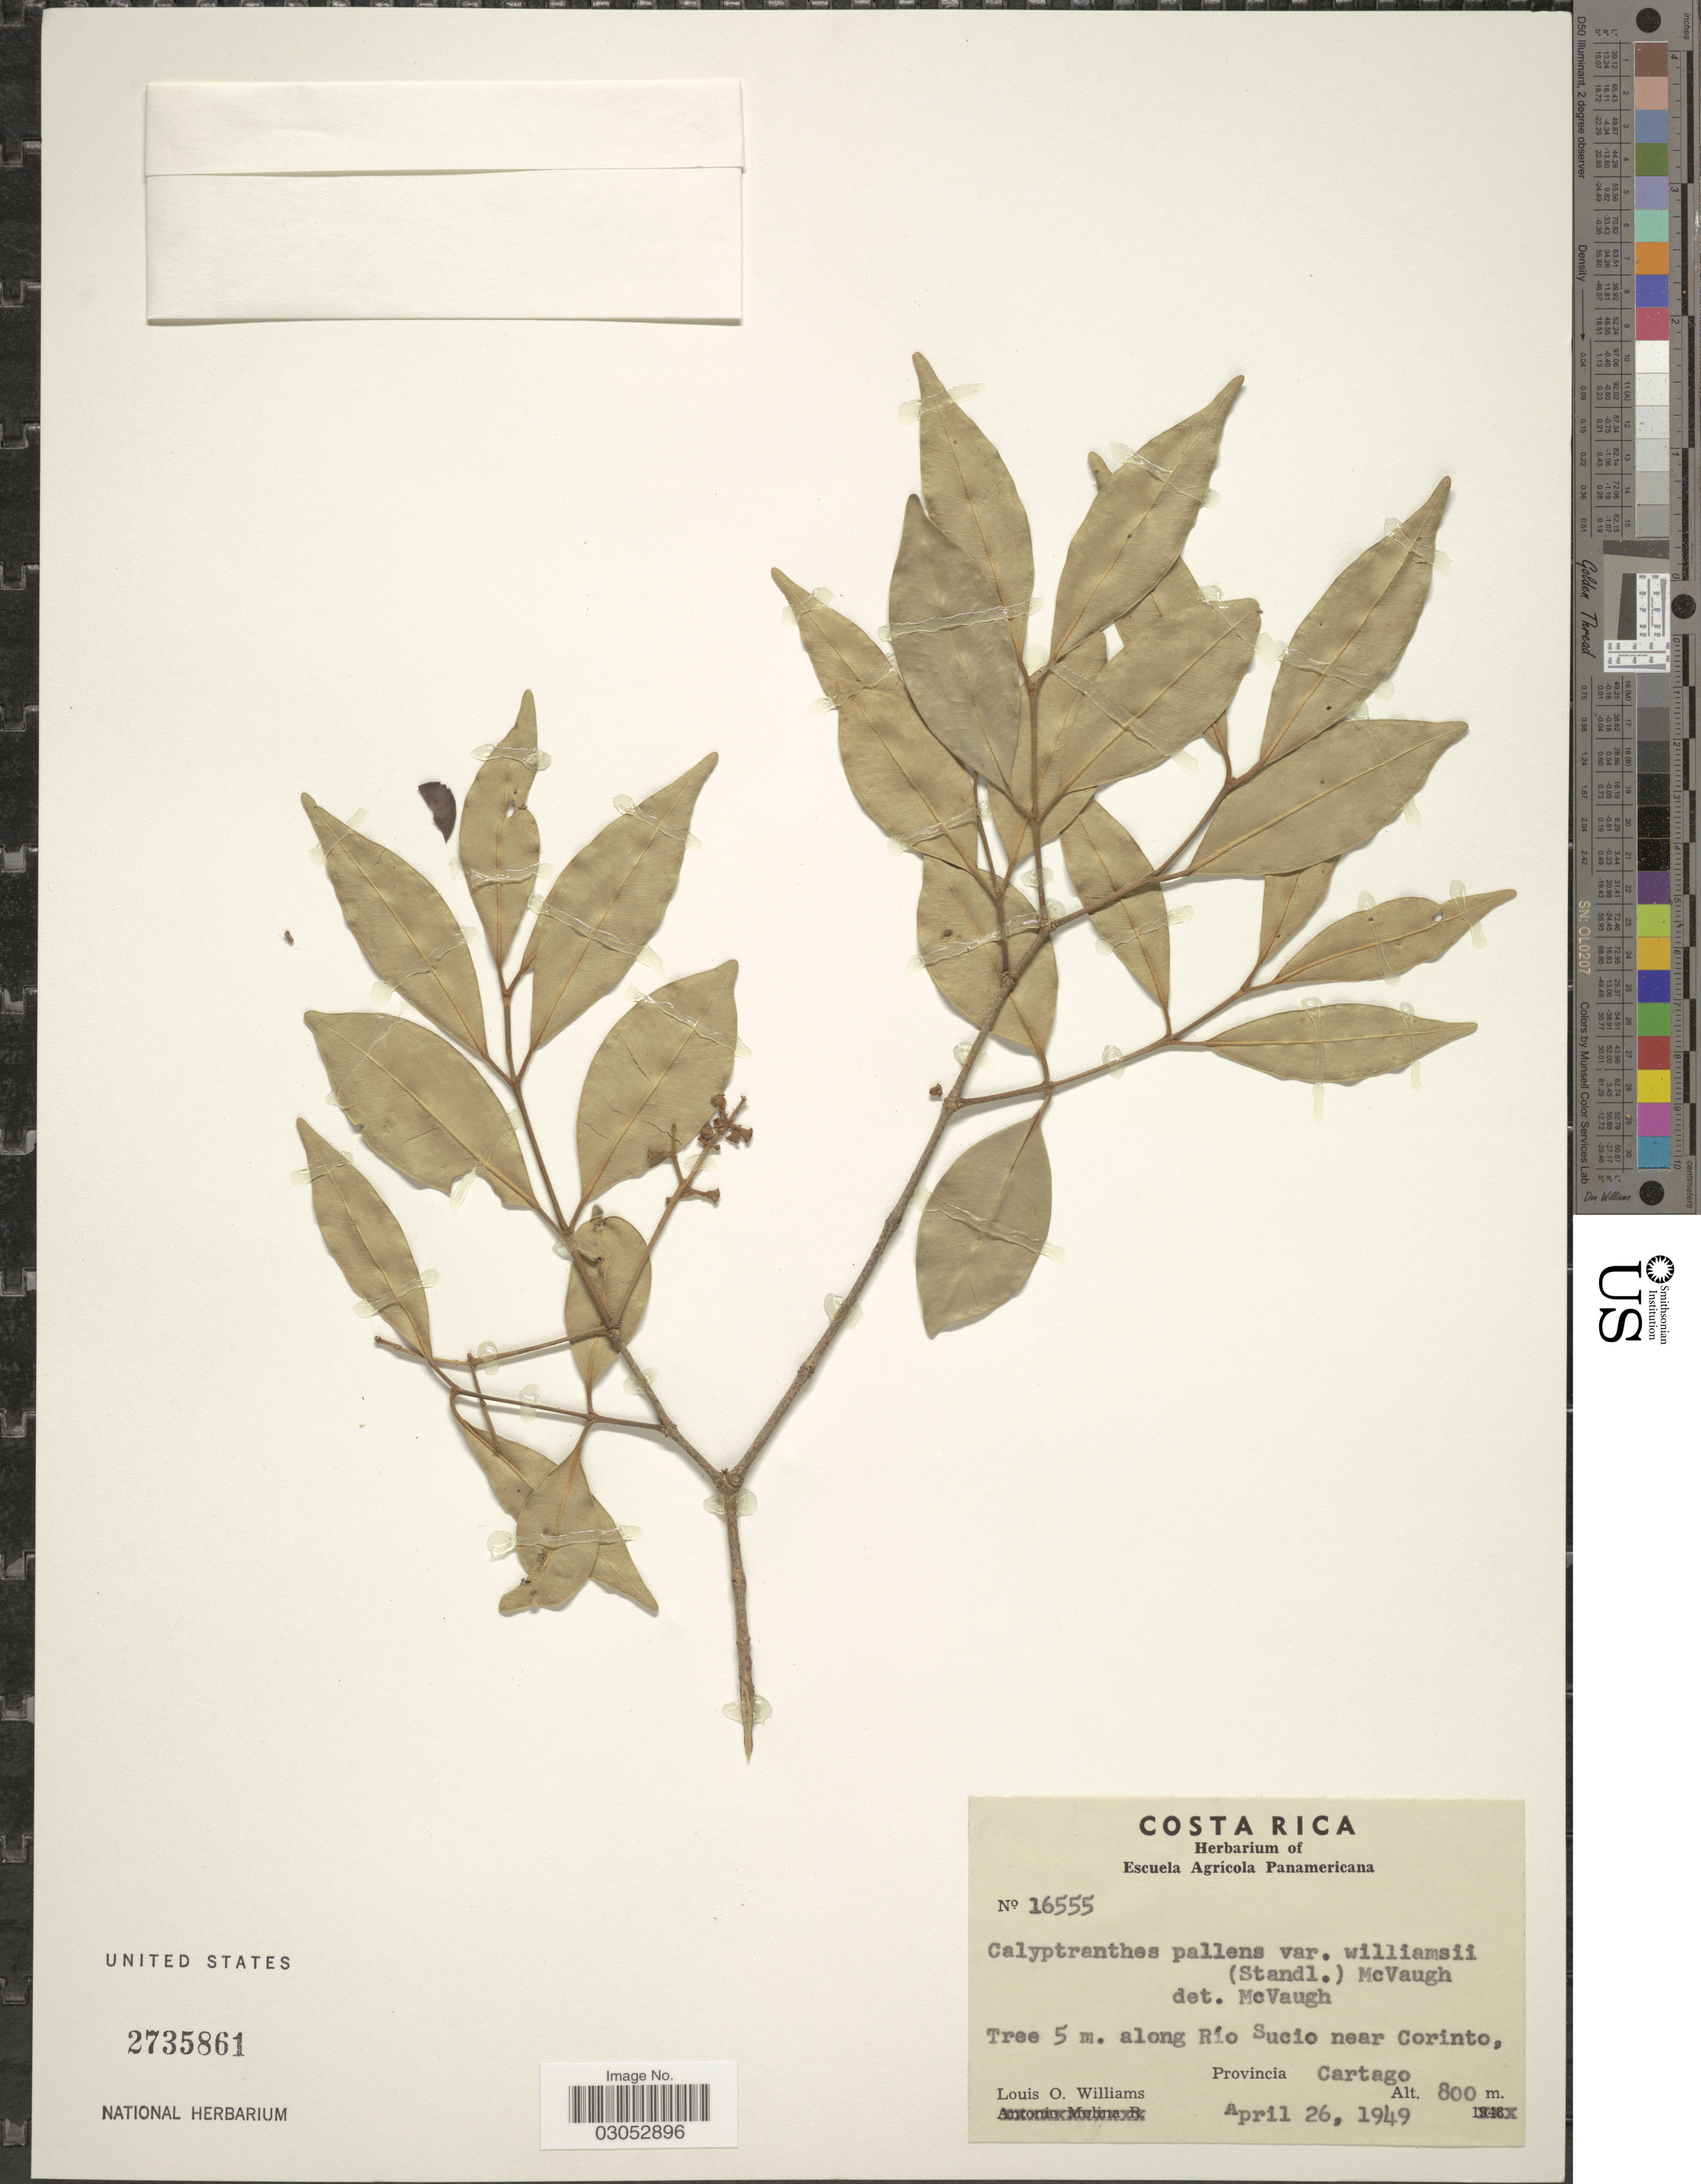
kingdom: Plantae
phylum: Tracheophyta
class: Magnoliopsida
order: Myrtales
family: Myrtaceae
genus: Myrcia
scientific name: Myrcia neopallens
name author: A.R. Lourenço & E. Lucas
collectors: L. O. Williams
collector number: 16555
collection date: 1949-04-26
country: Costa Rica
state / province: Cartago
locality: Along Río Sucio near Corinto.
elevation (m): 800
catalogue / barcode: US 2735861